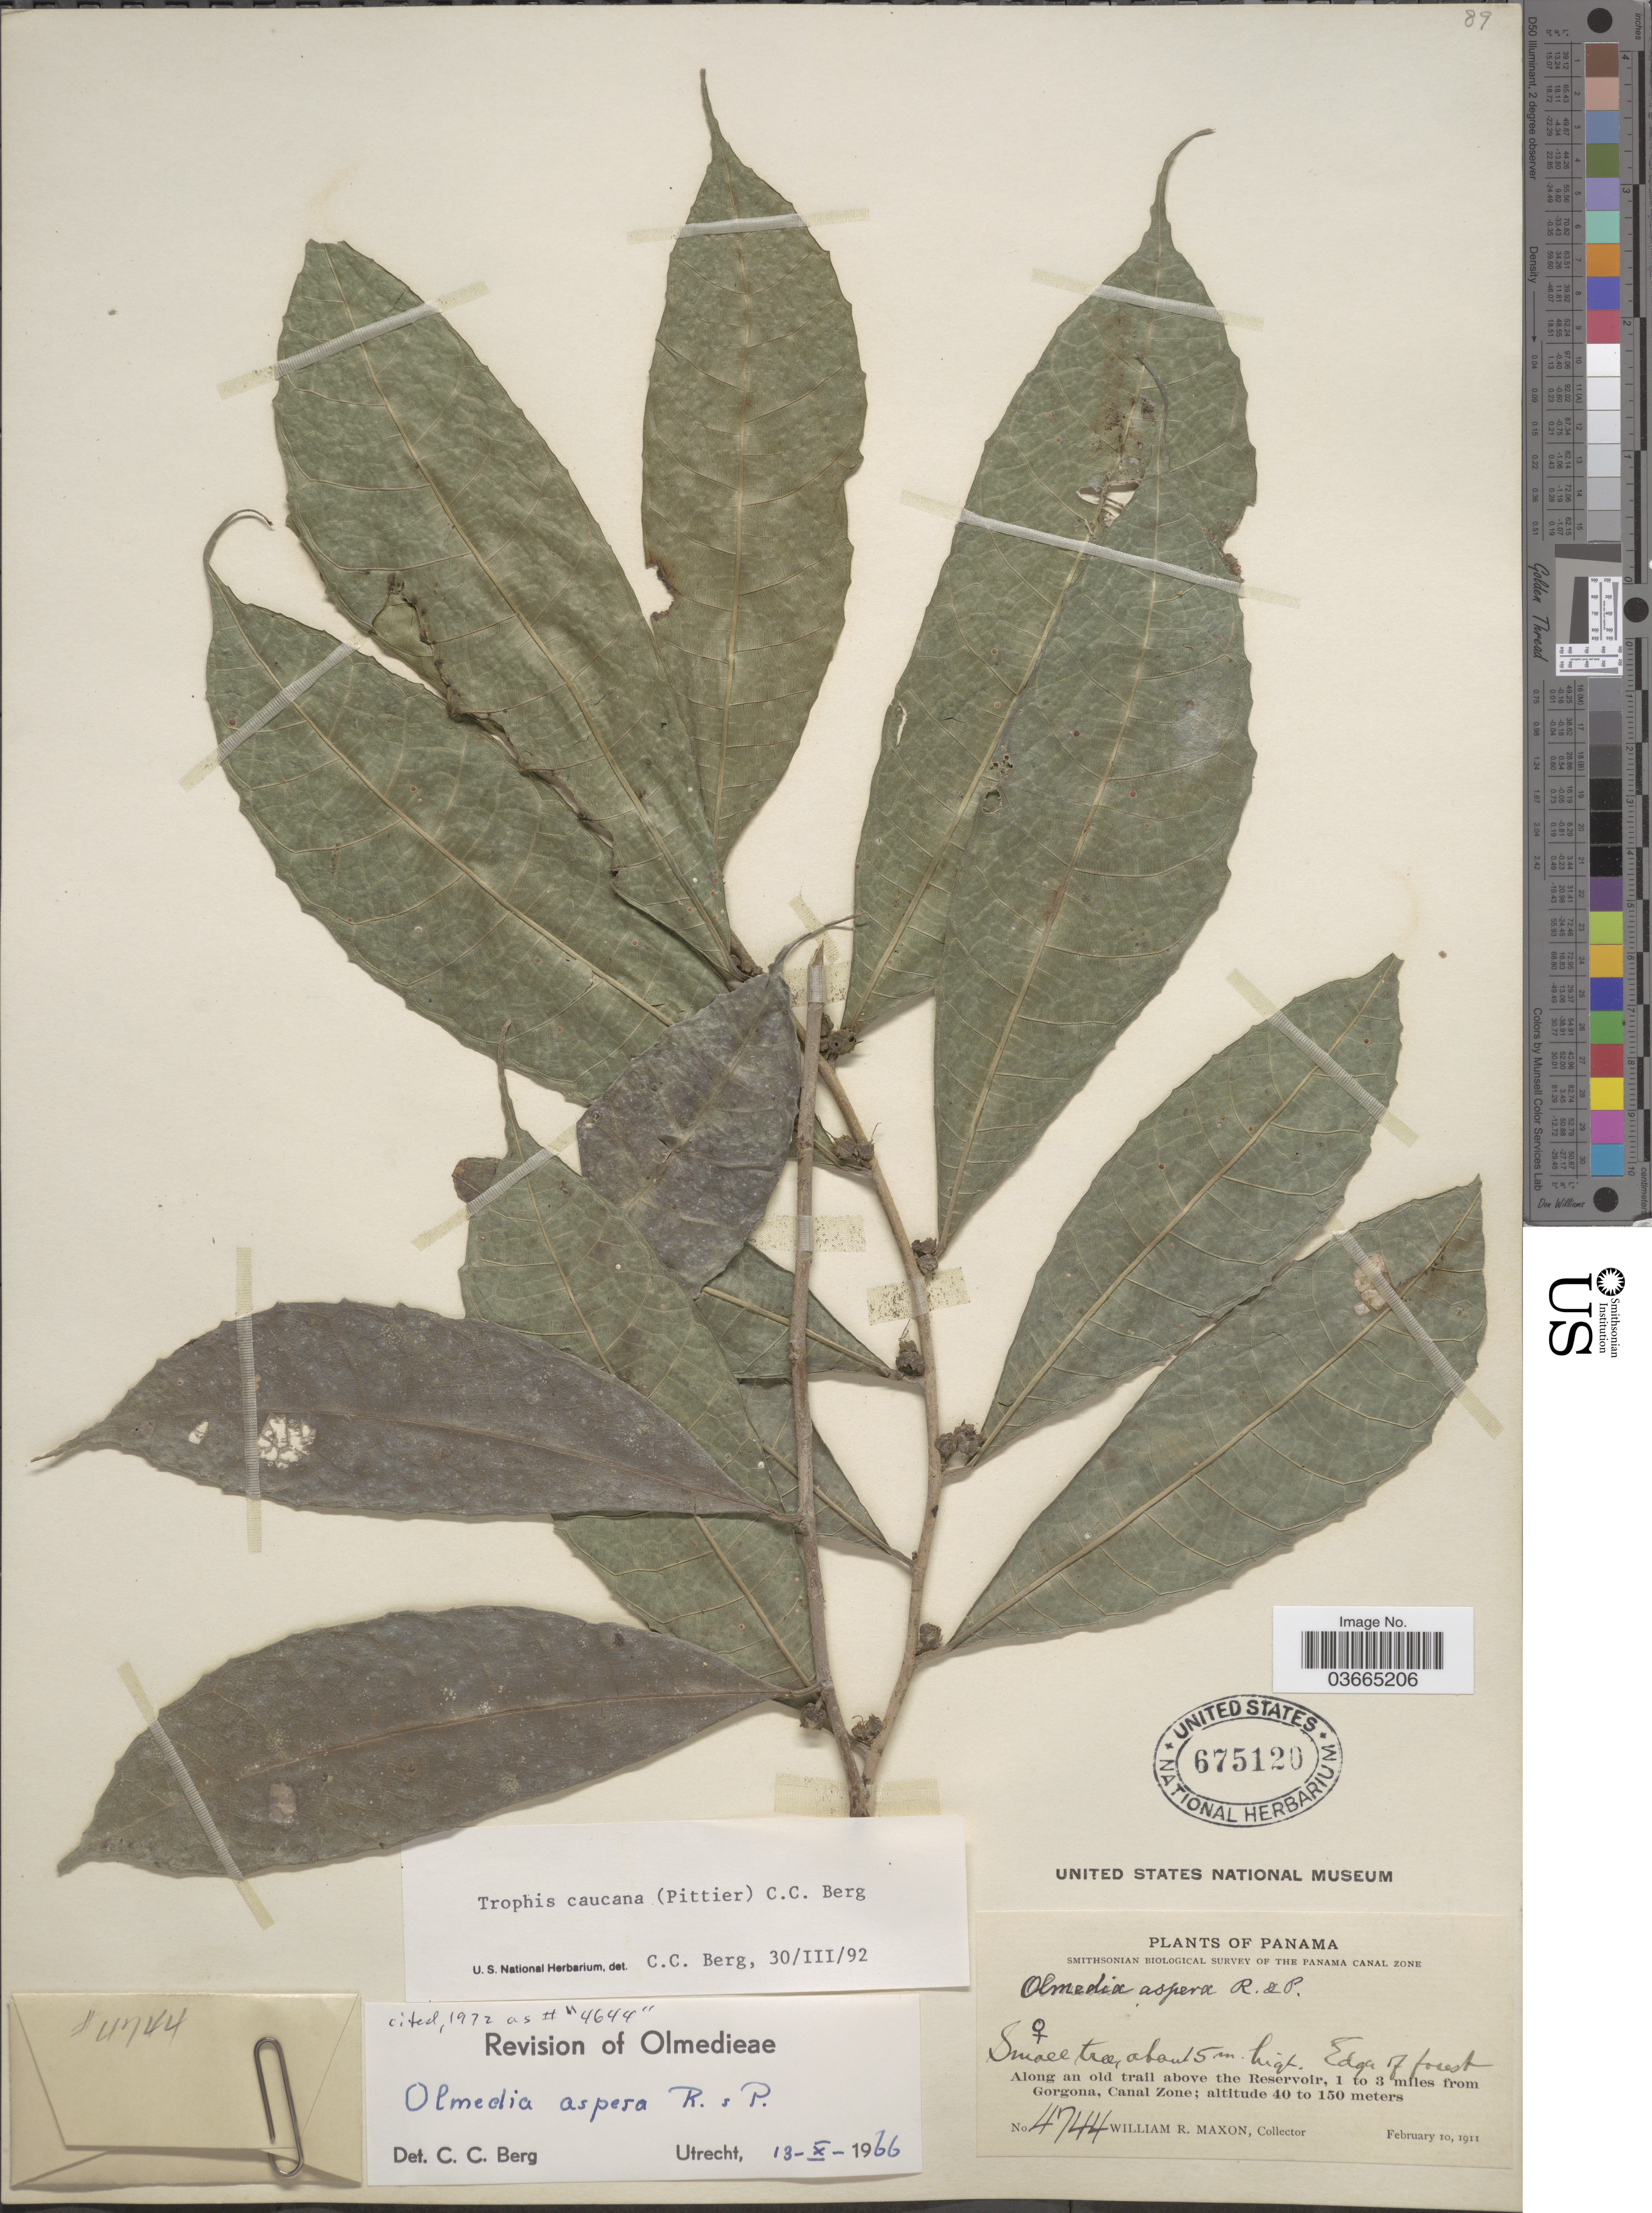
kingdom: Plantae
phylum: Tracheophyta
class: Magnoliopsida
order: Rosales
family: Moraceae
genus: Olmedia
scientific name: Olmedia aspera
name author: Ruiz & Pav.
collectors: W. R. Maxon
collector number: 4744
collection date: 1911-02-10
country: Panama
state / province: Colón / Panamá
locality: Edge of forest. Along an old trail above the Reservoir, 1 to 3 miles from Gorgona, Canal Zone.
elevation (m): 40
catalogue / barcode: US 675120